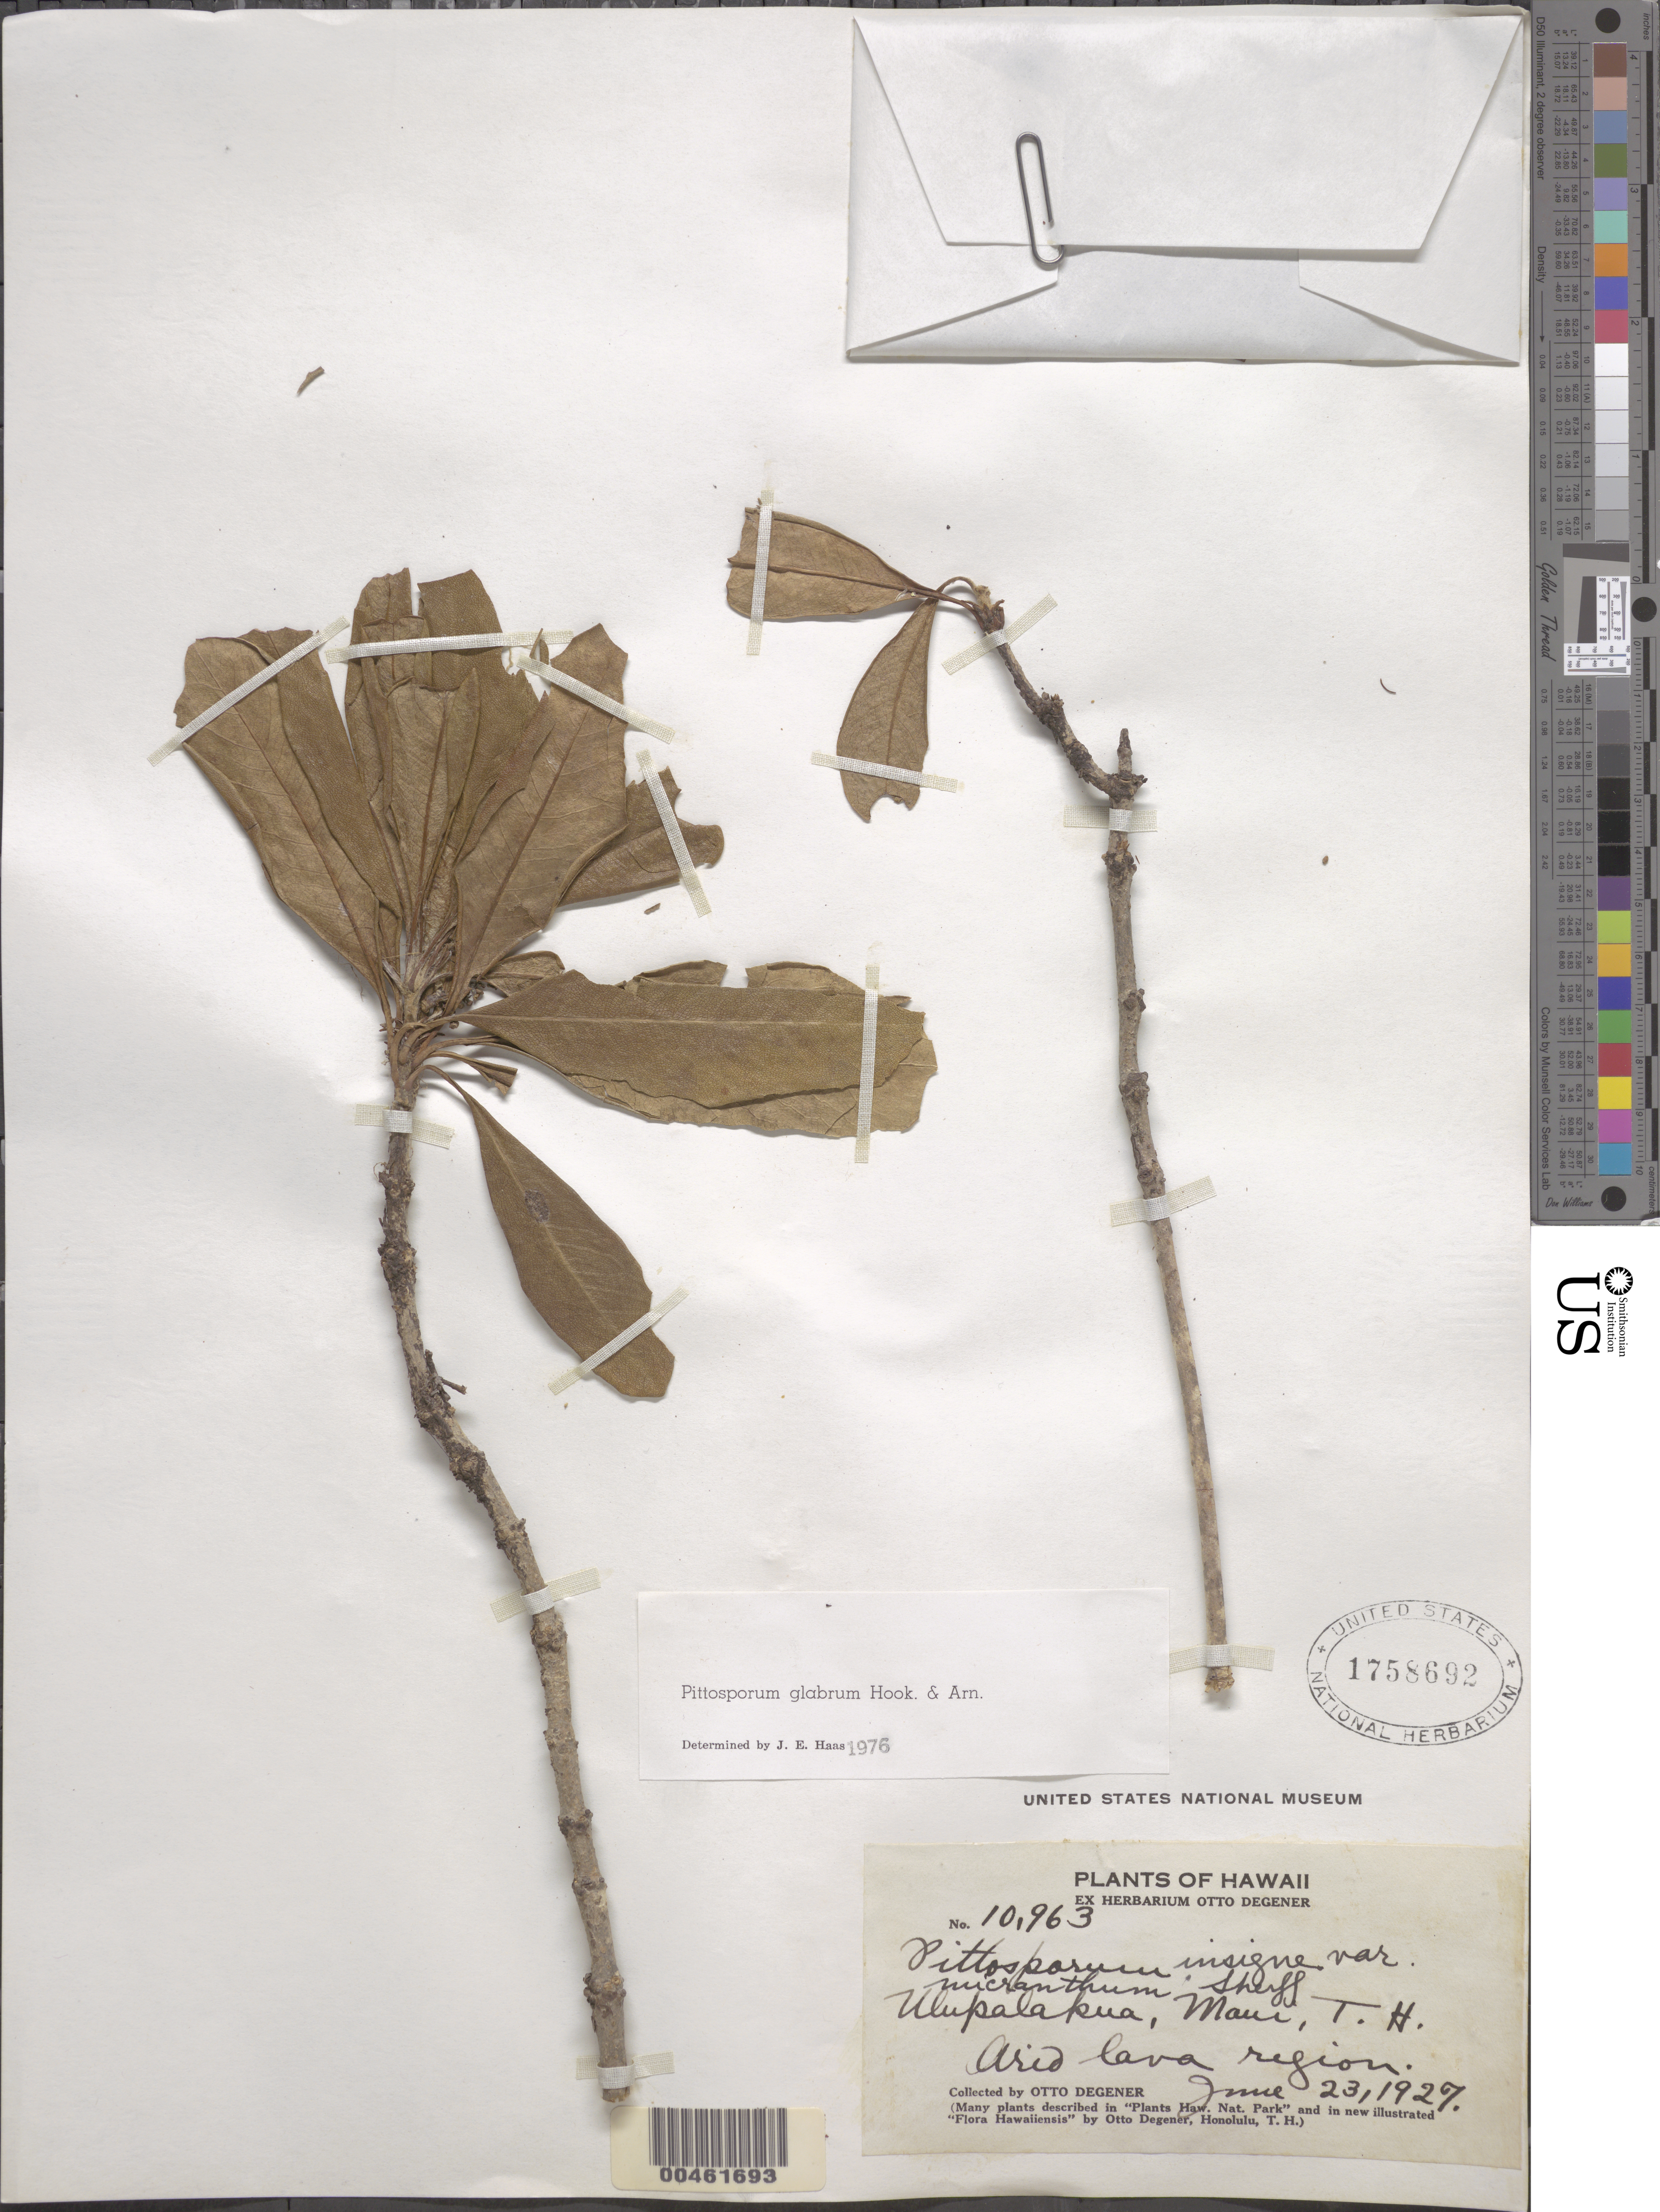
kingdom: Plantae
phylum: Tracheophyta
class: Magnoliopsida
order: Apiales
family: Pittosporaceae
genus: Pittosporum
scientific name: Pittosporum glabrum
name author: Hook. & Arn.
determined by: Haas, J. E.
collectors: O. Degener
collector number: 10963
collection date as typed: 23 Jun 1927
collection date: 1927-06-23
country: United States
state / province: Hawaii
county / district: Maui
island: Maui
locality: Ulupalakua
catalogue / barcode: US 1758692